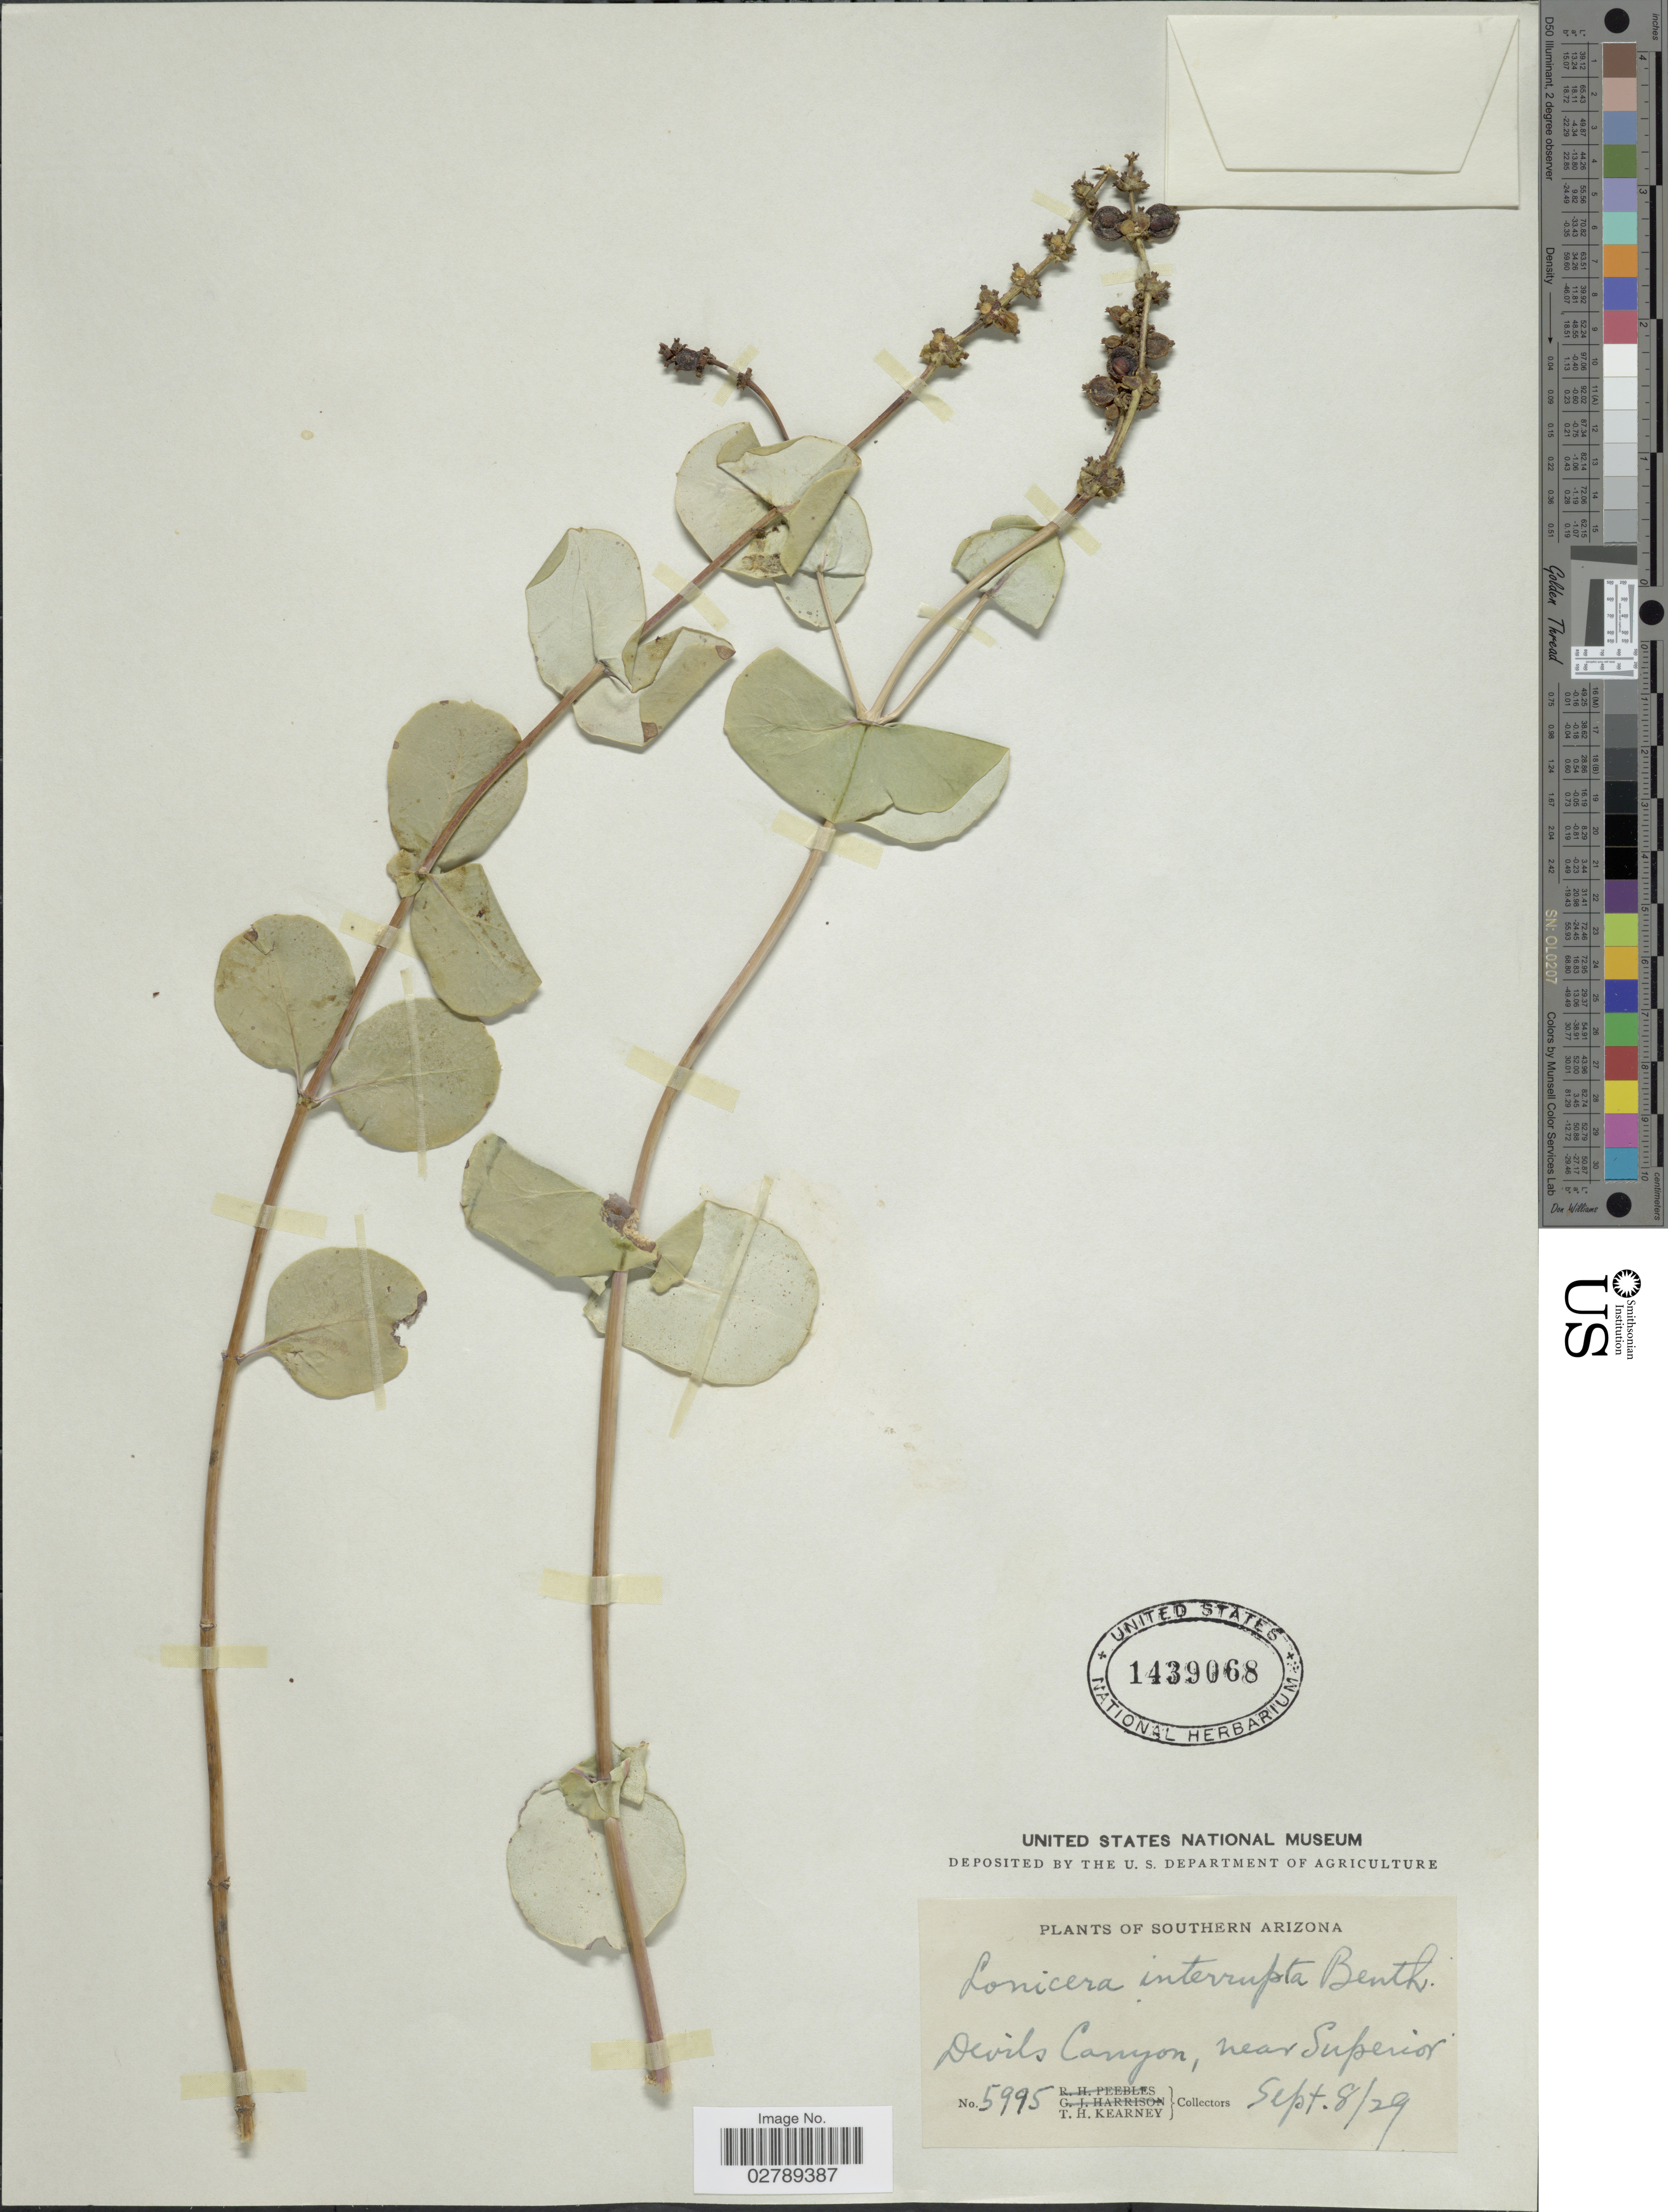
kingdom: Plantae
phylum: Tracheophyta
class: Magnoliopsida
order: Dipsacales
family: Caprifoliaceae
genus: Lonicera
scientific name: Lonicera interrupta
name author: Benth.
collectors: T. H. Kearney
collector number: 5995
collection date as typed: Transcribed d/m/y: 8/9/29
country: United States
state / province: Arizona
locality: Southern Arizona. Devils Canyon, near Superior.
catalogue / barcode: US 1439068